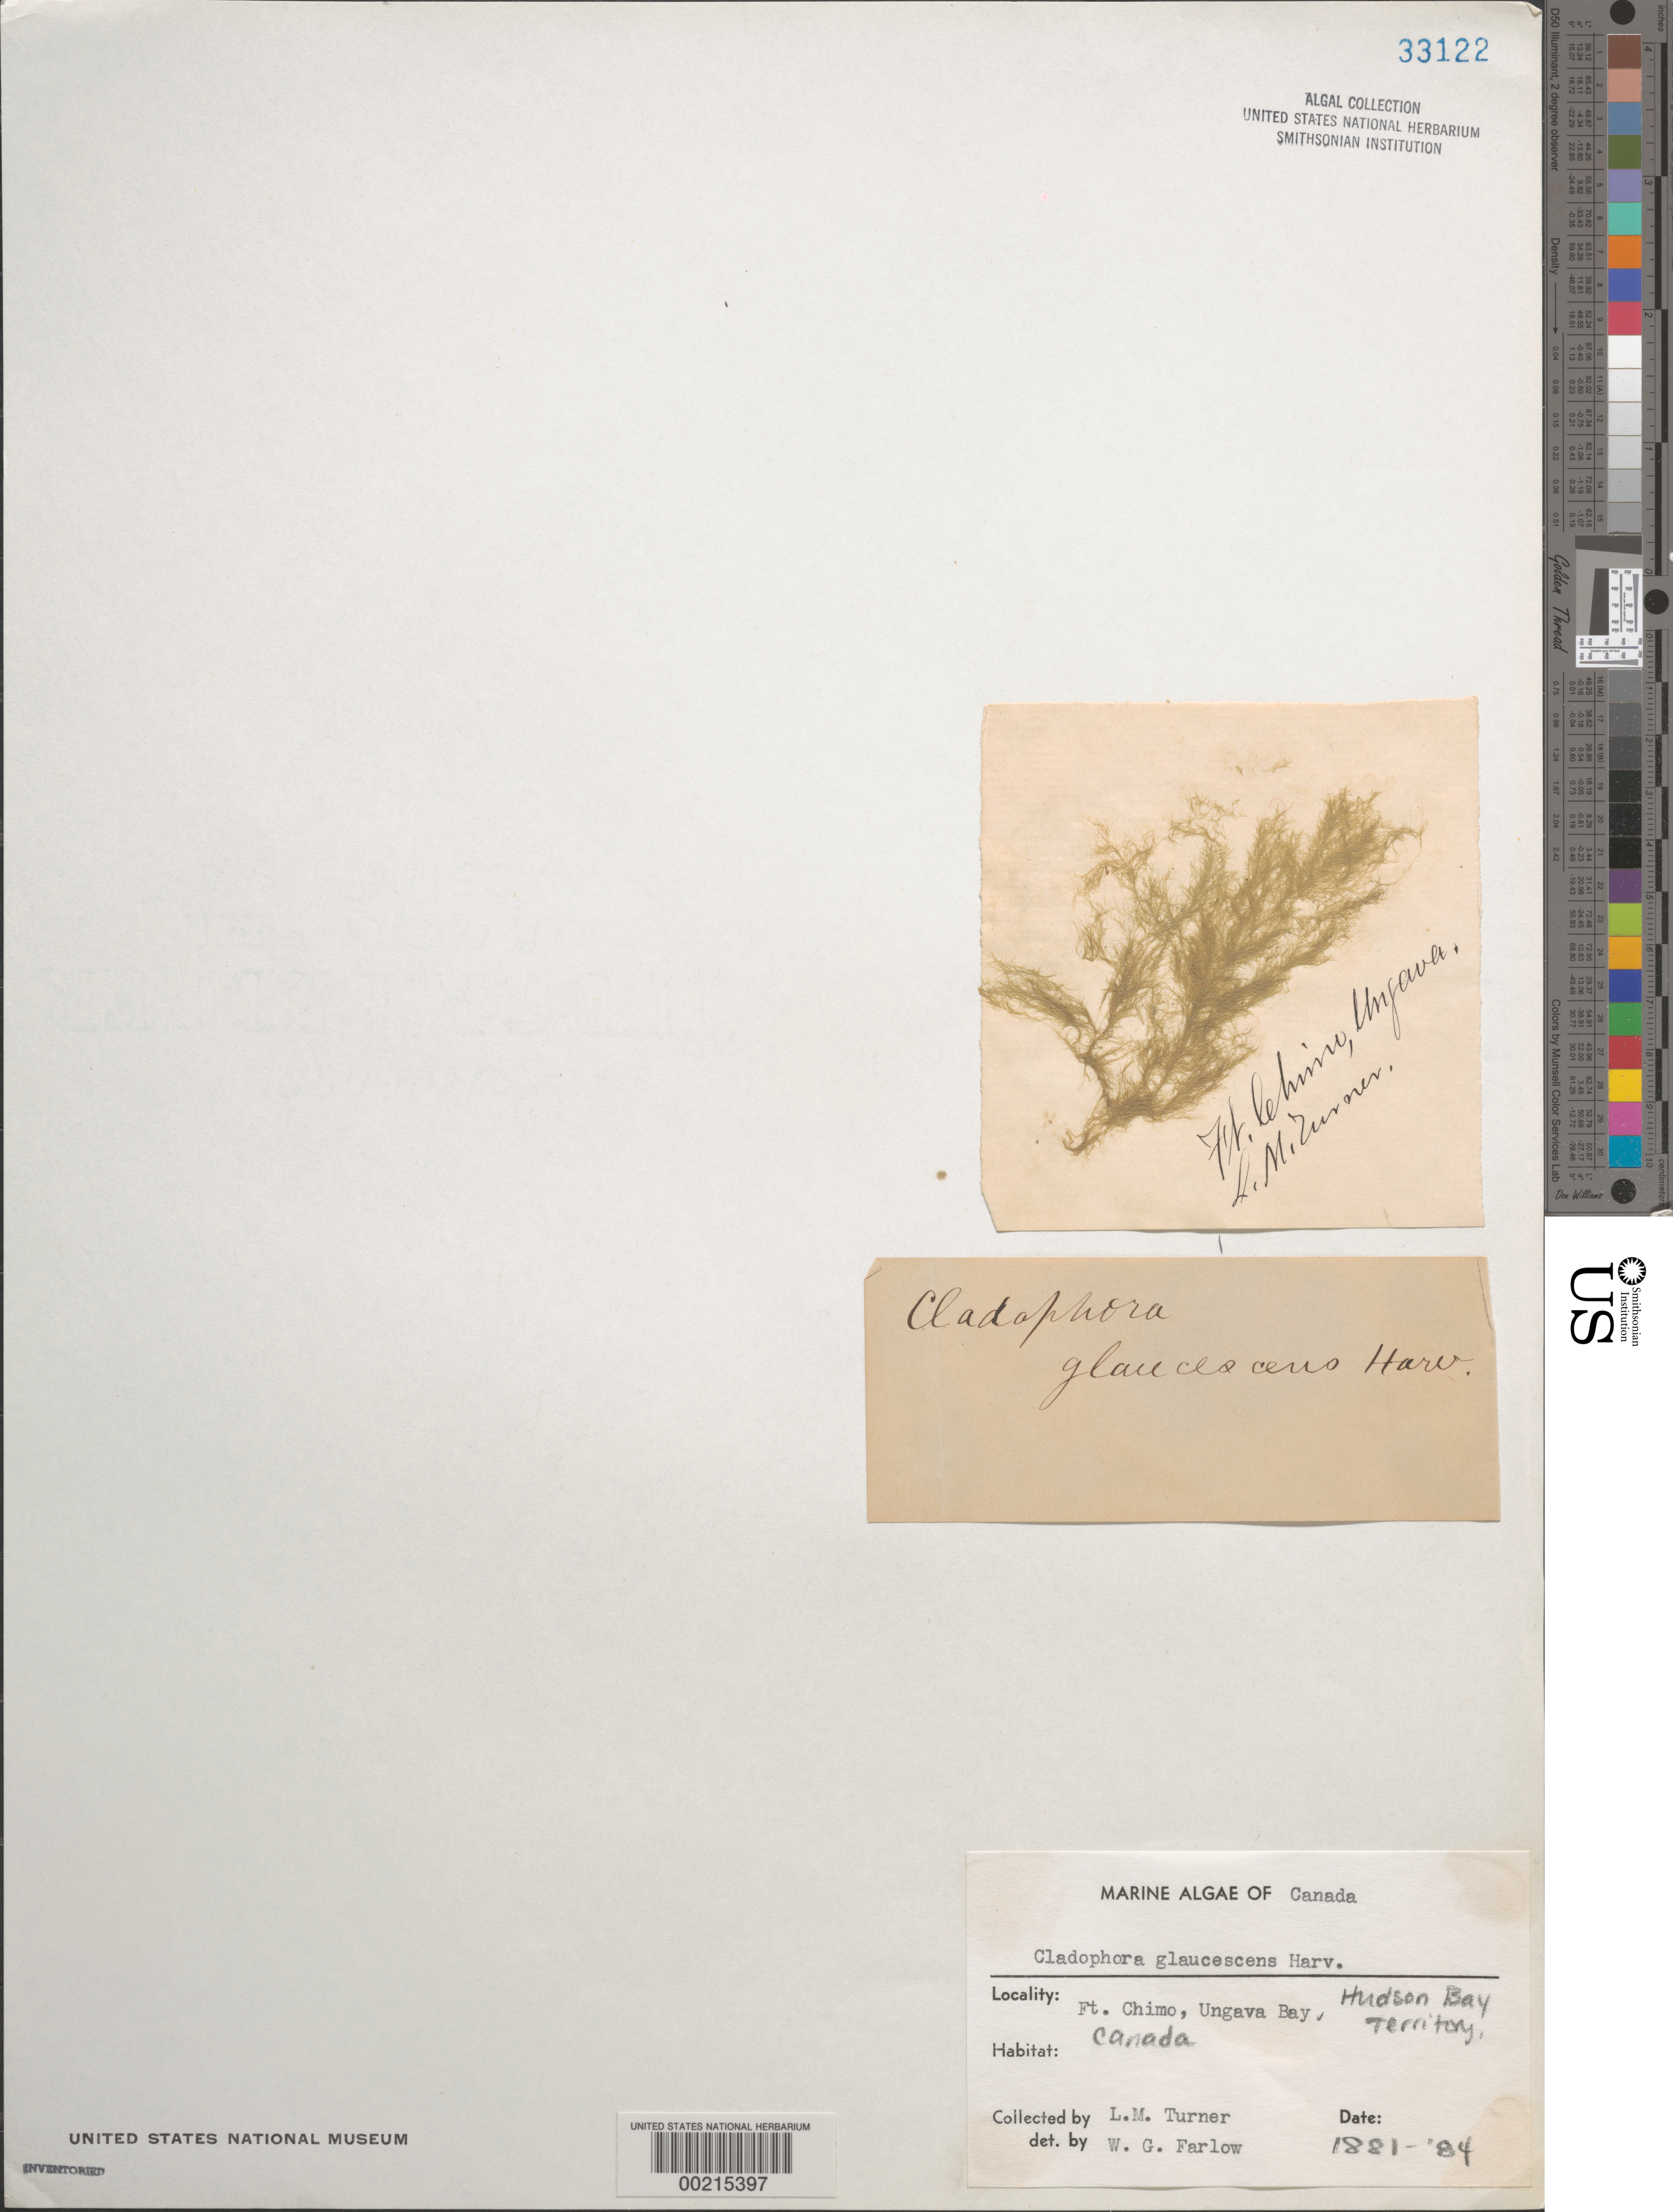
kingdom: Plantae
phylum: Chlorophyta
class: Ulvophyceae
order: Cladophorales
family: Cladophoraceae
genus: Cladophora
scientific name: Cladophora sericea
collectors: L. M. Turner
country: Canada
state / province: Quebec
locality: Ungava bay, fort chimo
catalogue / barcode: US 33122